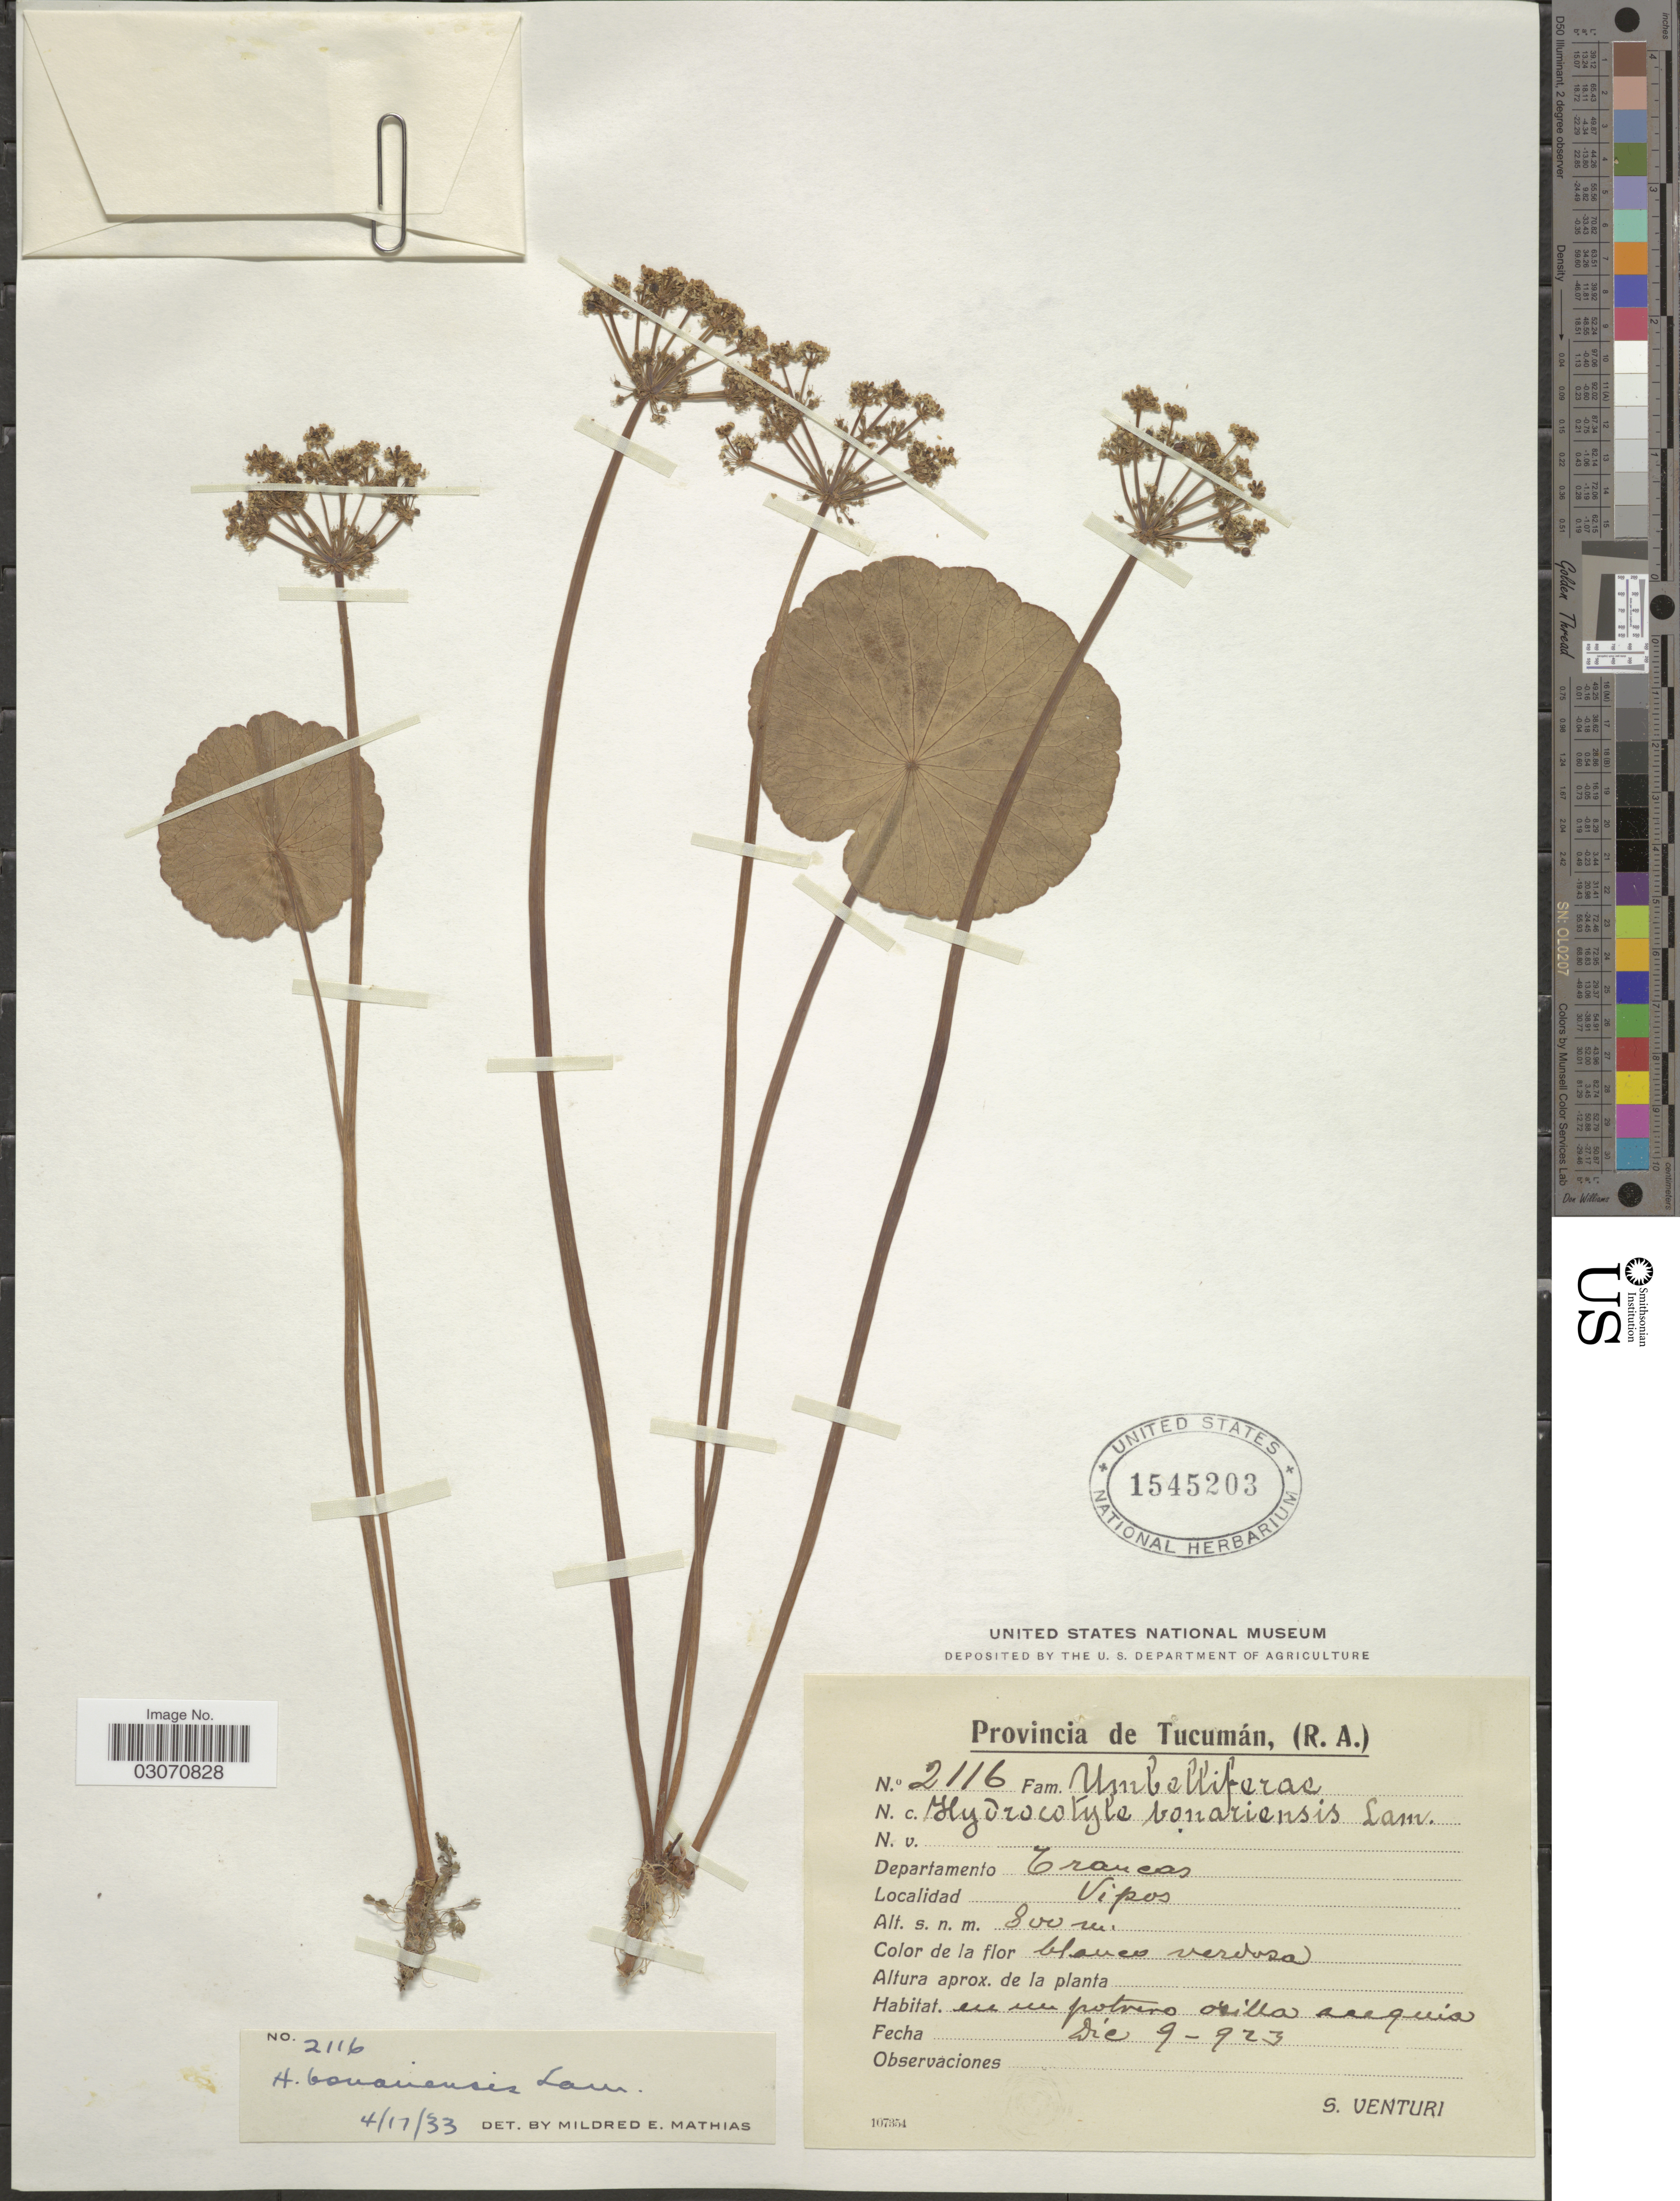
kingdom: Plantae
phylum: Tracheophyta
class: Magnoliopsida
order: Apiales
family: Araliaceae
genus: Hydrocotyle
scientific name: Hydrocotyle bonariensis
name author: Lam.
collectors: S. Venturi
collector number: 2116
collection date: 1923-12-09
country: Argentina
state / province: Tucuman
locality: (R.A.) Departamento Trancas, Vipos.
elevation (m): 800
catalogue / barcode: US 1545203